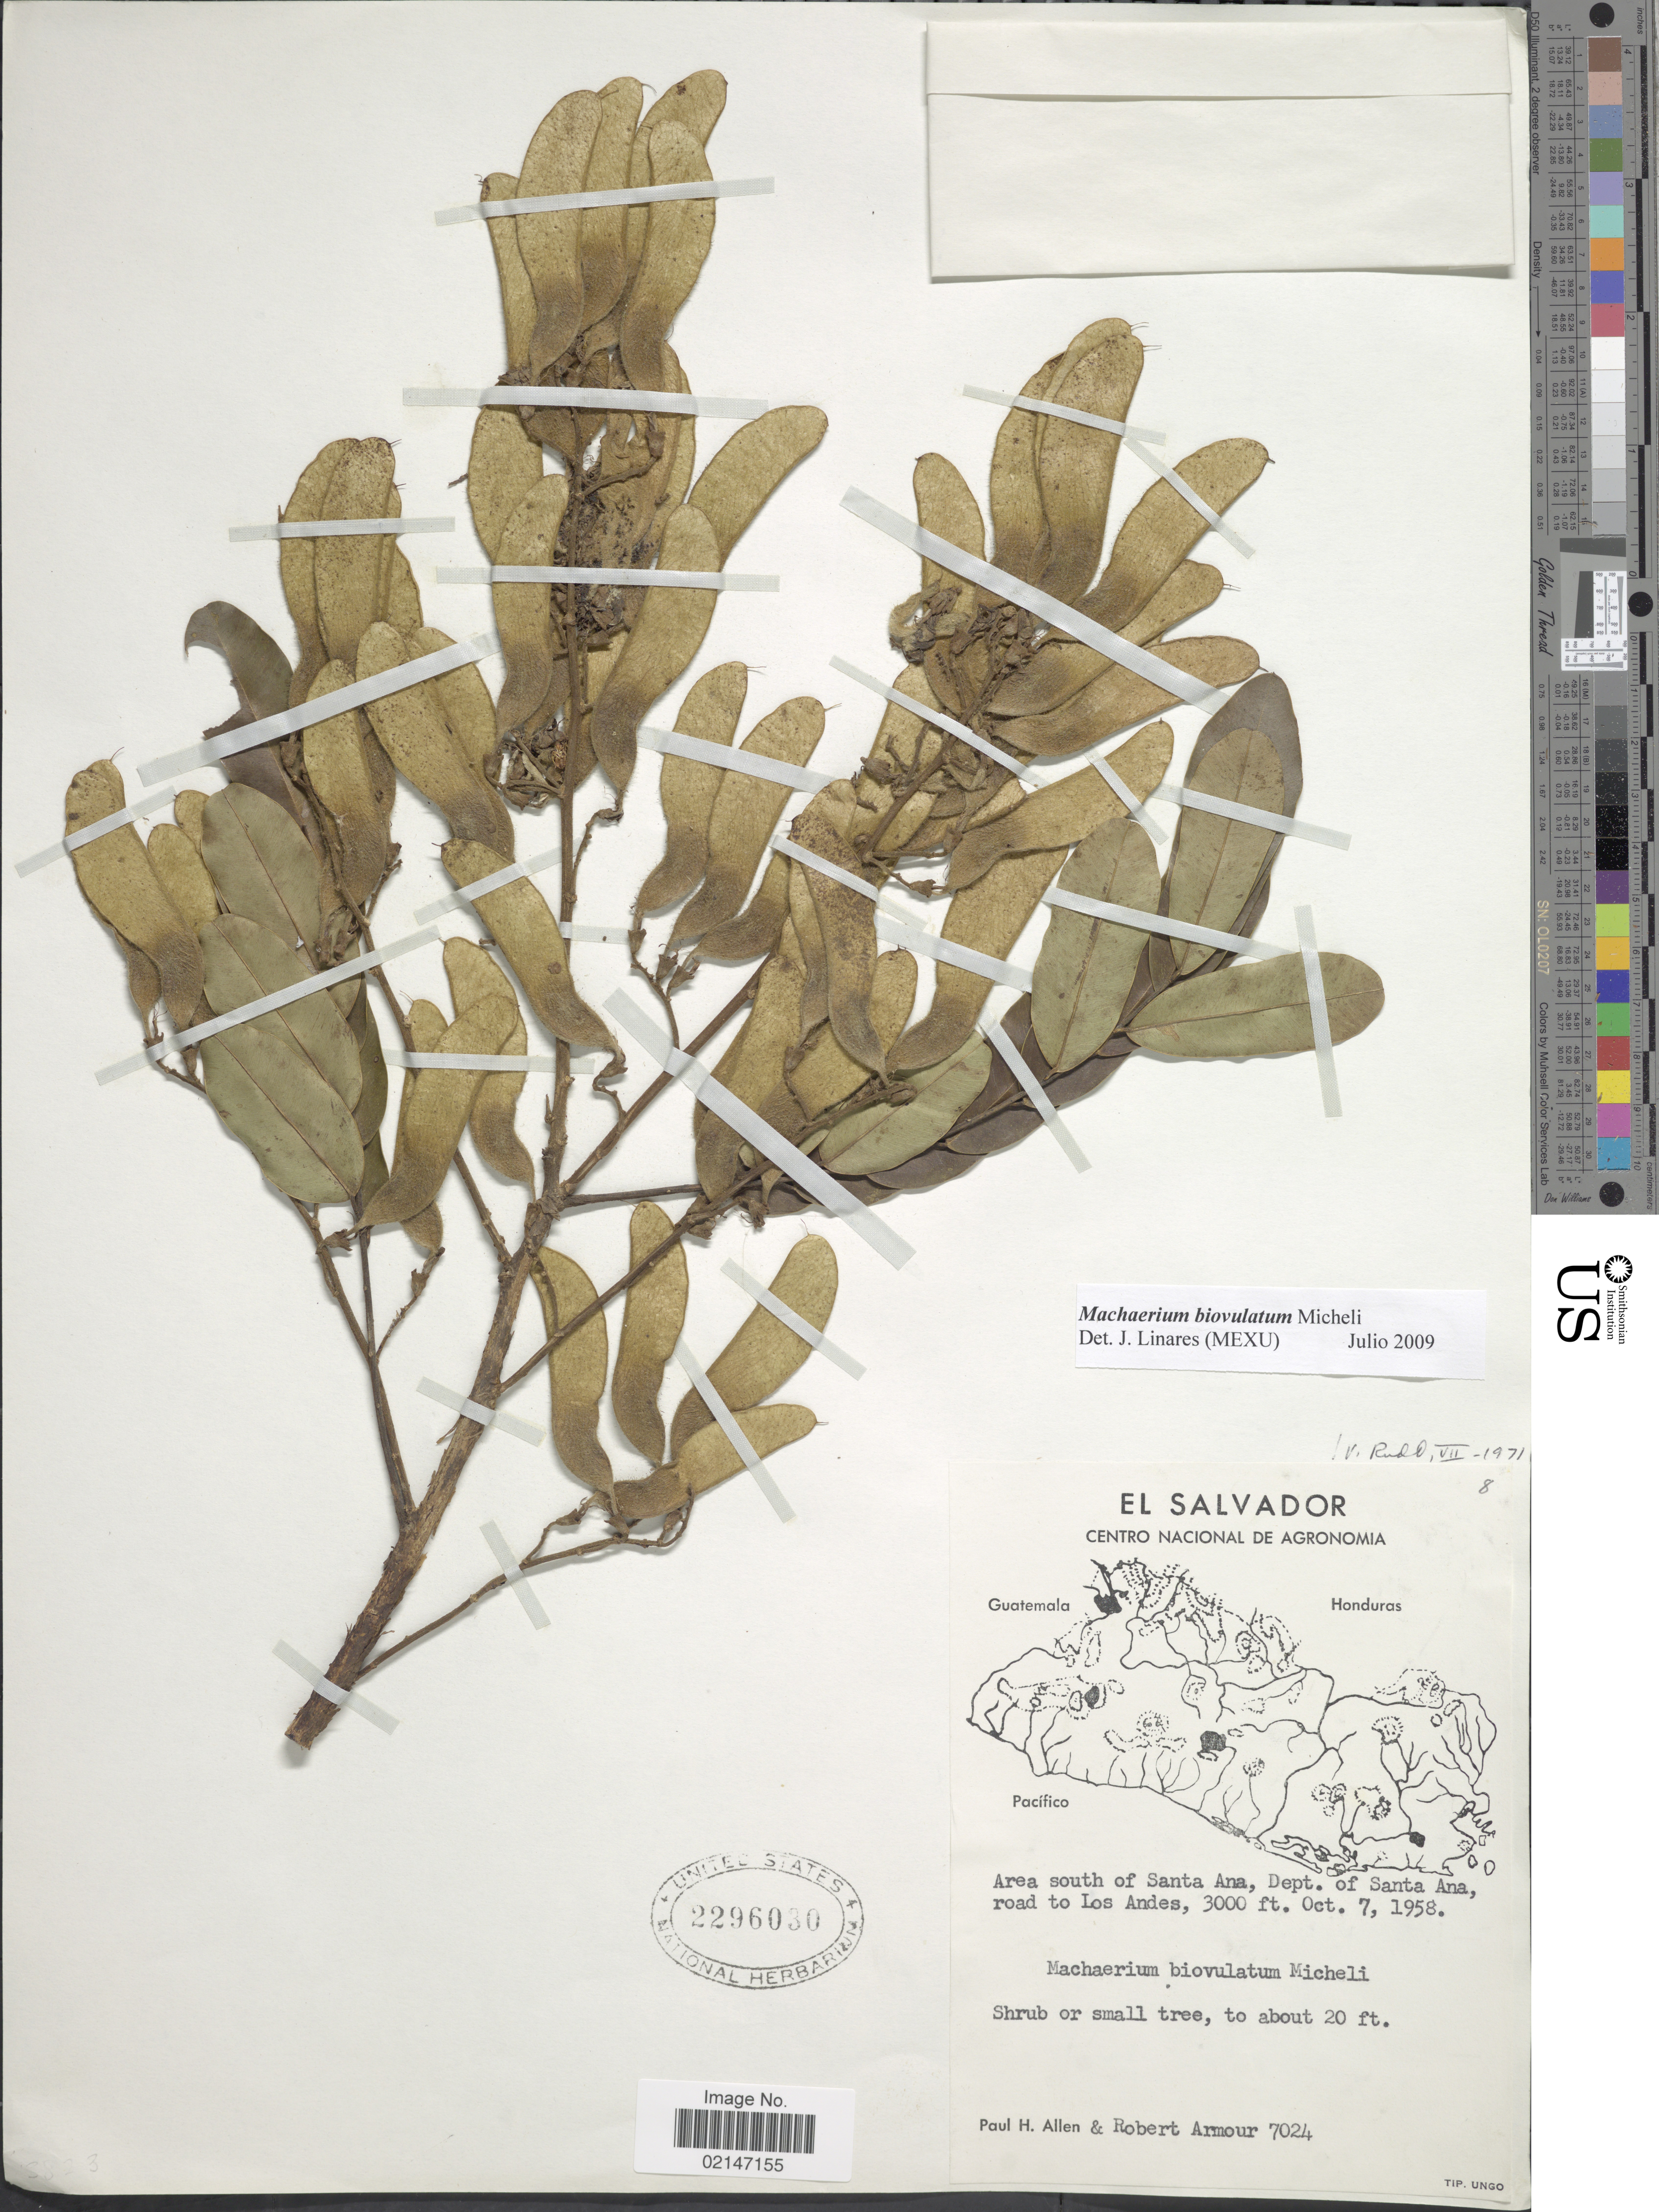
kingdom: Plantae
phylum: Tracheophyta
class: Magnoliopsida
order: Fabales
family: Fabaceae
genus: Machaerium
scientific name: Machaerium biovulatum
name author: Micheli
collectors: P. H. Allen & R. Armour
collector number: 7024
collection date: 1958-10-07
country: El Salvador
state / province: Santa Ana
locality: Area south of Santa Ana, road to Los Andes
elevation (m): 914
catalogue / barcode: US 2296030